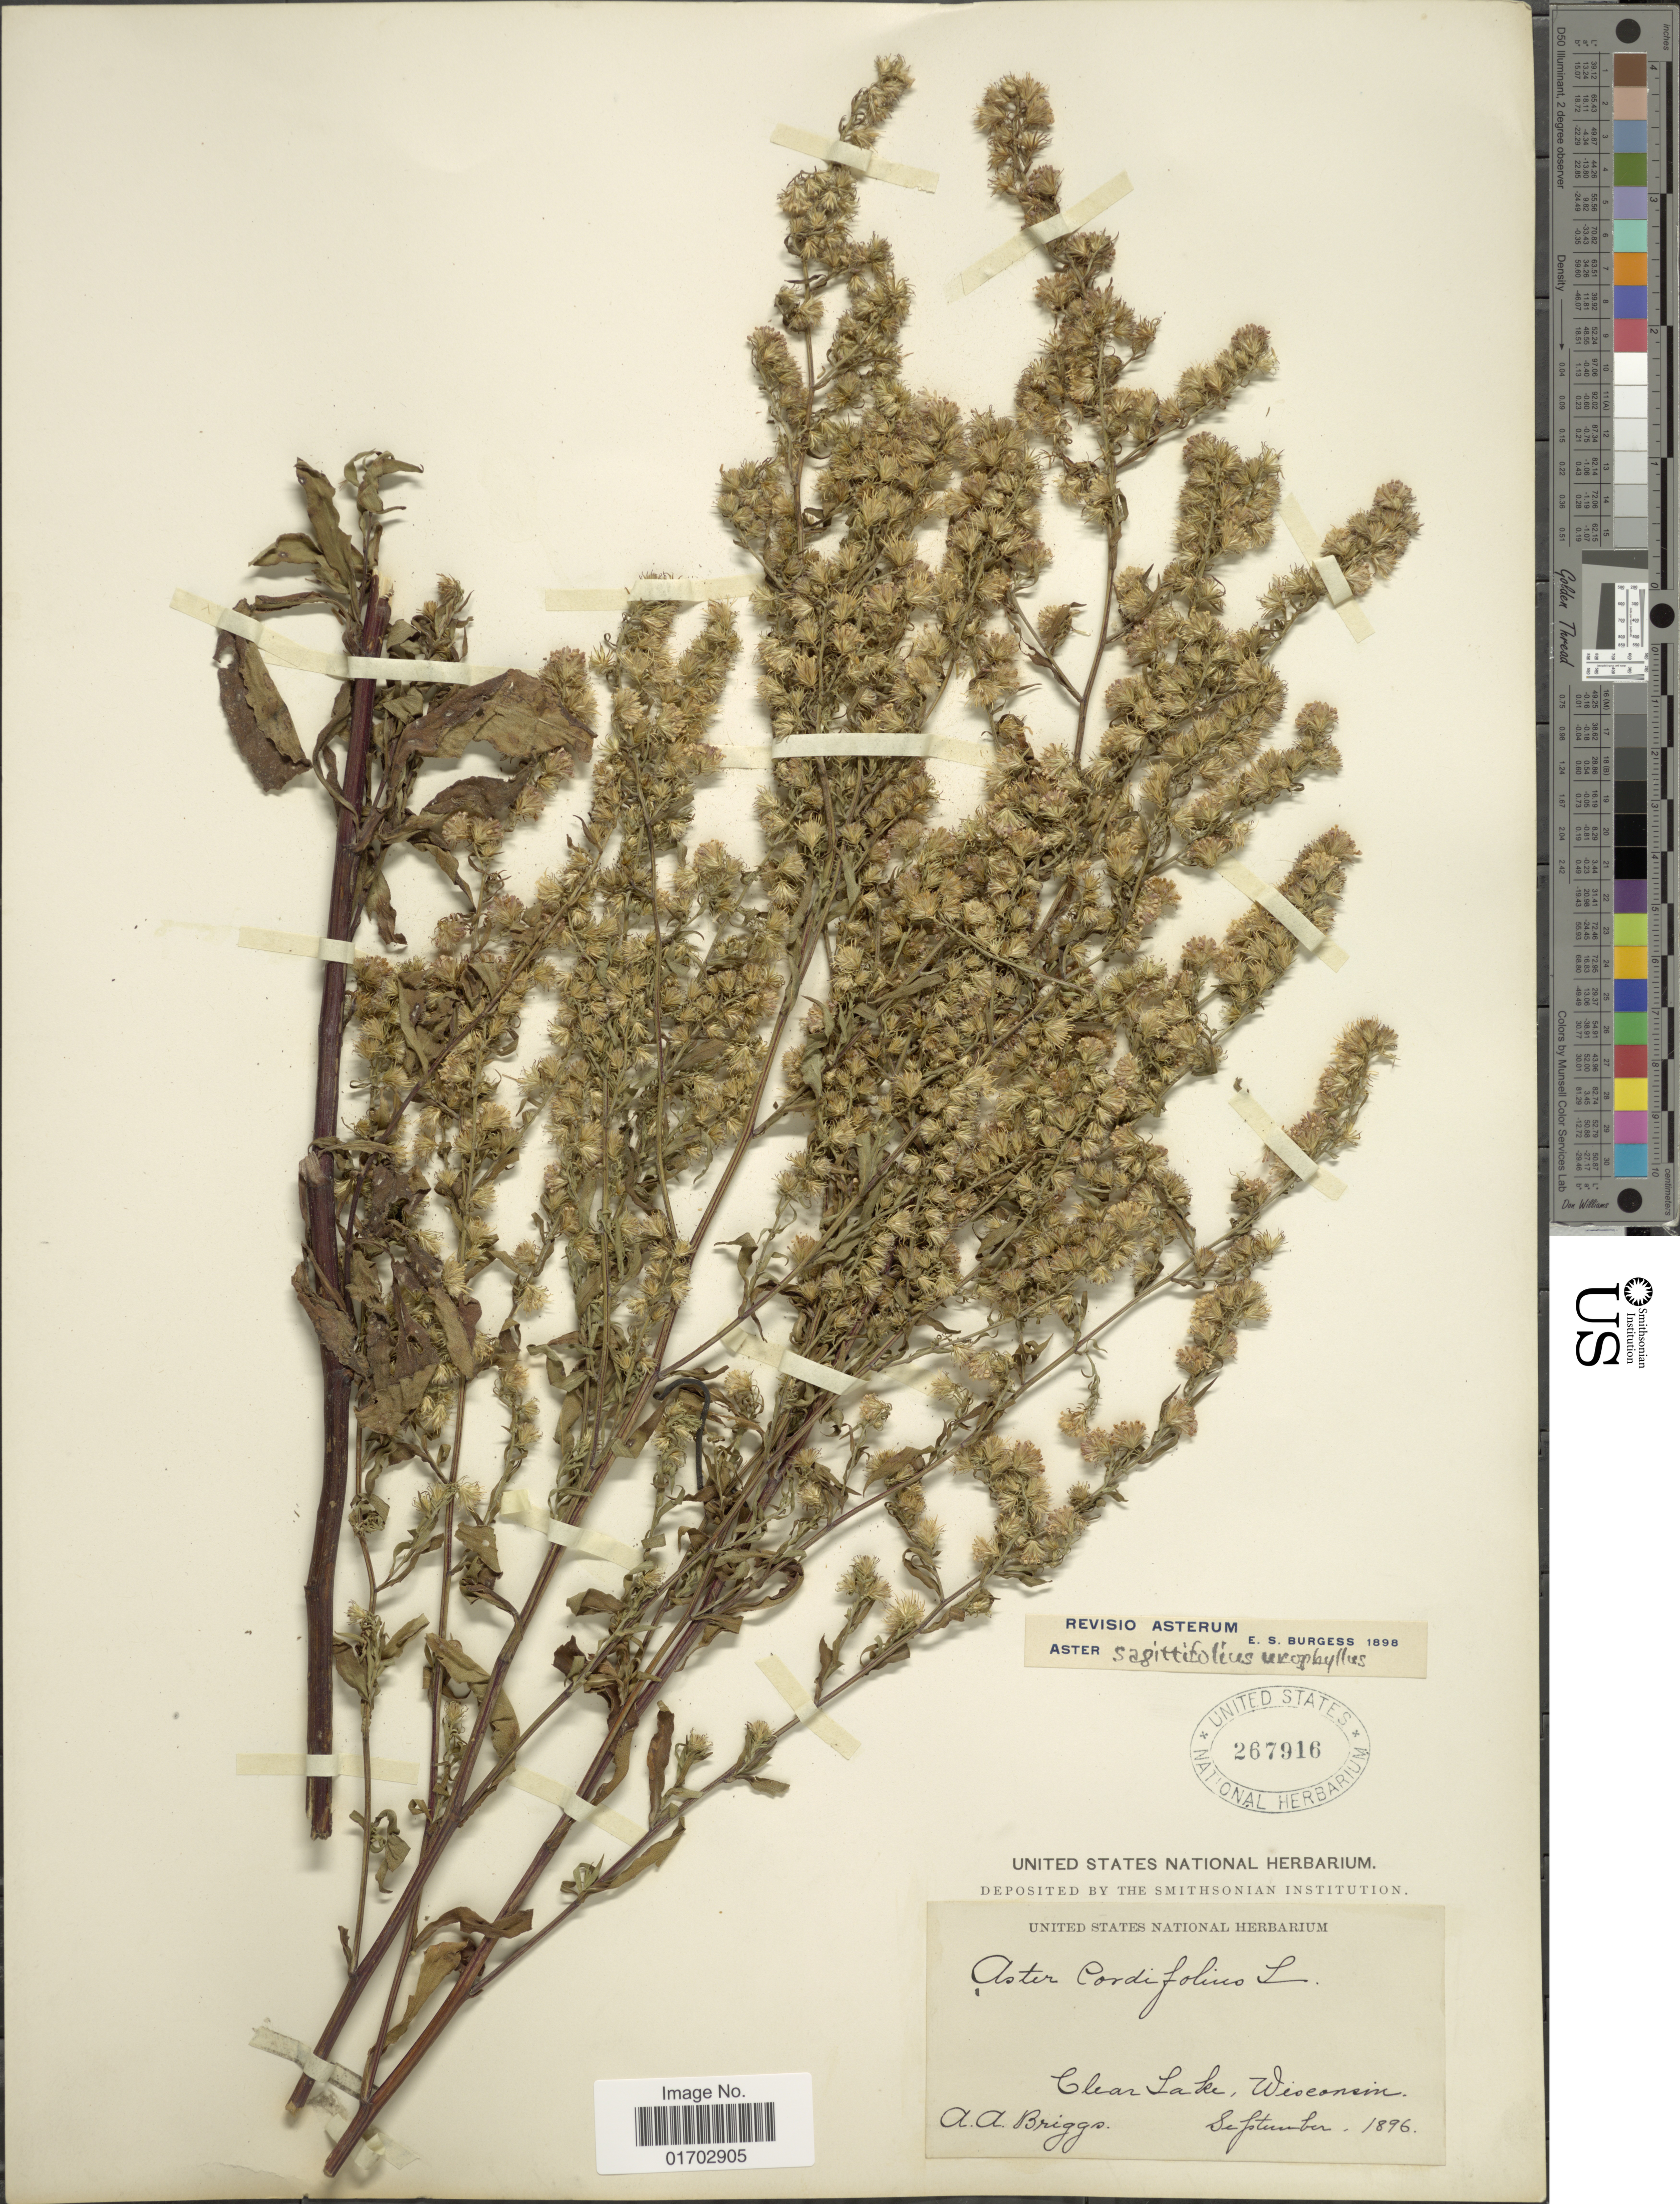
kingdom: Plantae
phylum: Tracheophyta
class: Magnoliopsida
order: Asterales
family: Asteraceae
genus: Symphyotrichum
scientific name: Symphyotrichum urophyllum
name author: (Lindl. ex DC.) G.L. Nesom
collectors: A. Briggs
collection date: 1896-09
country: United States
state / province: Wisconsin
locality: Clear Lake.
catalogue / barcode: US 267916